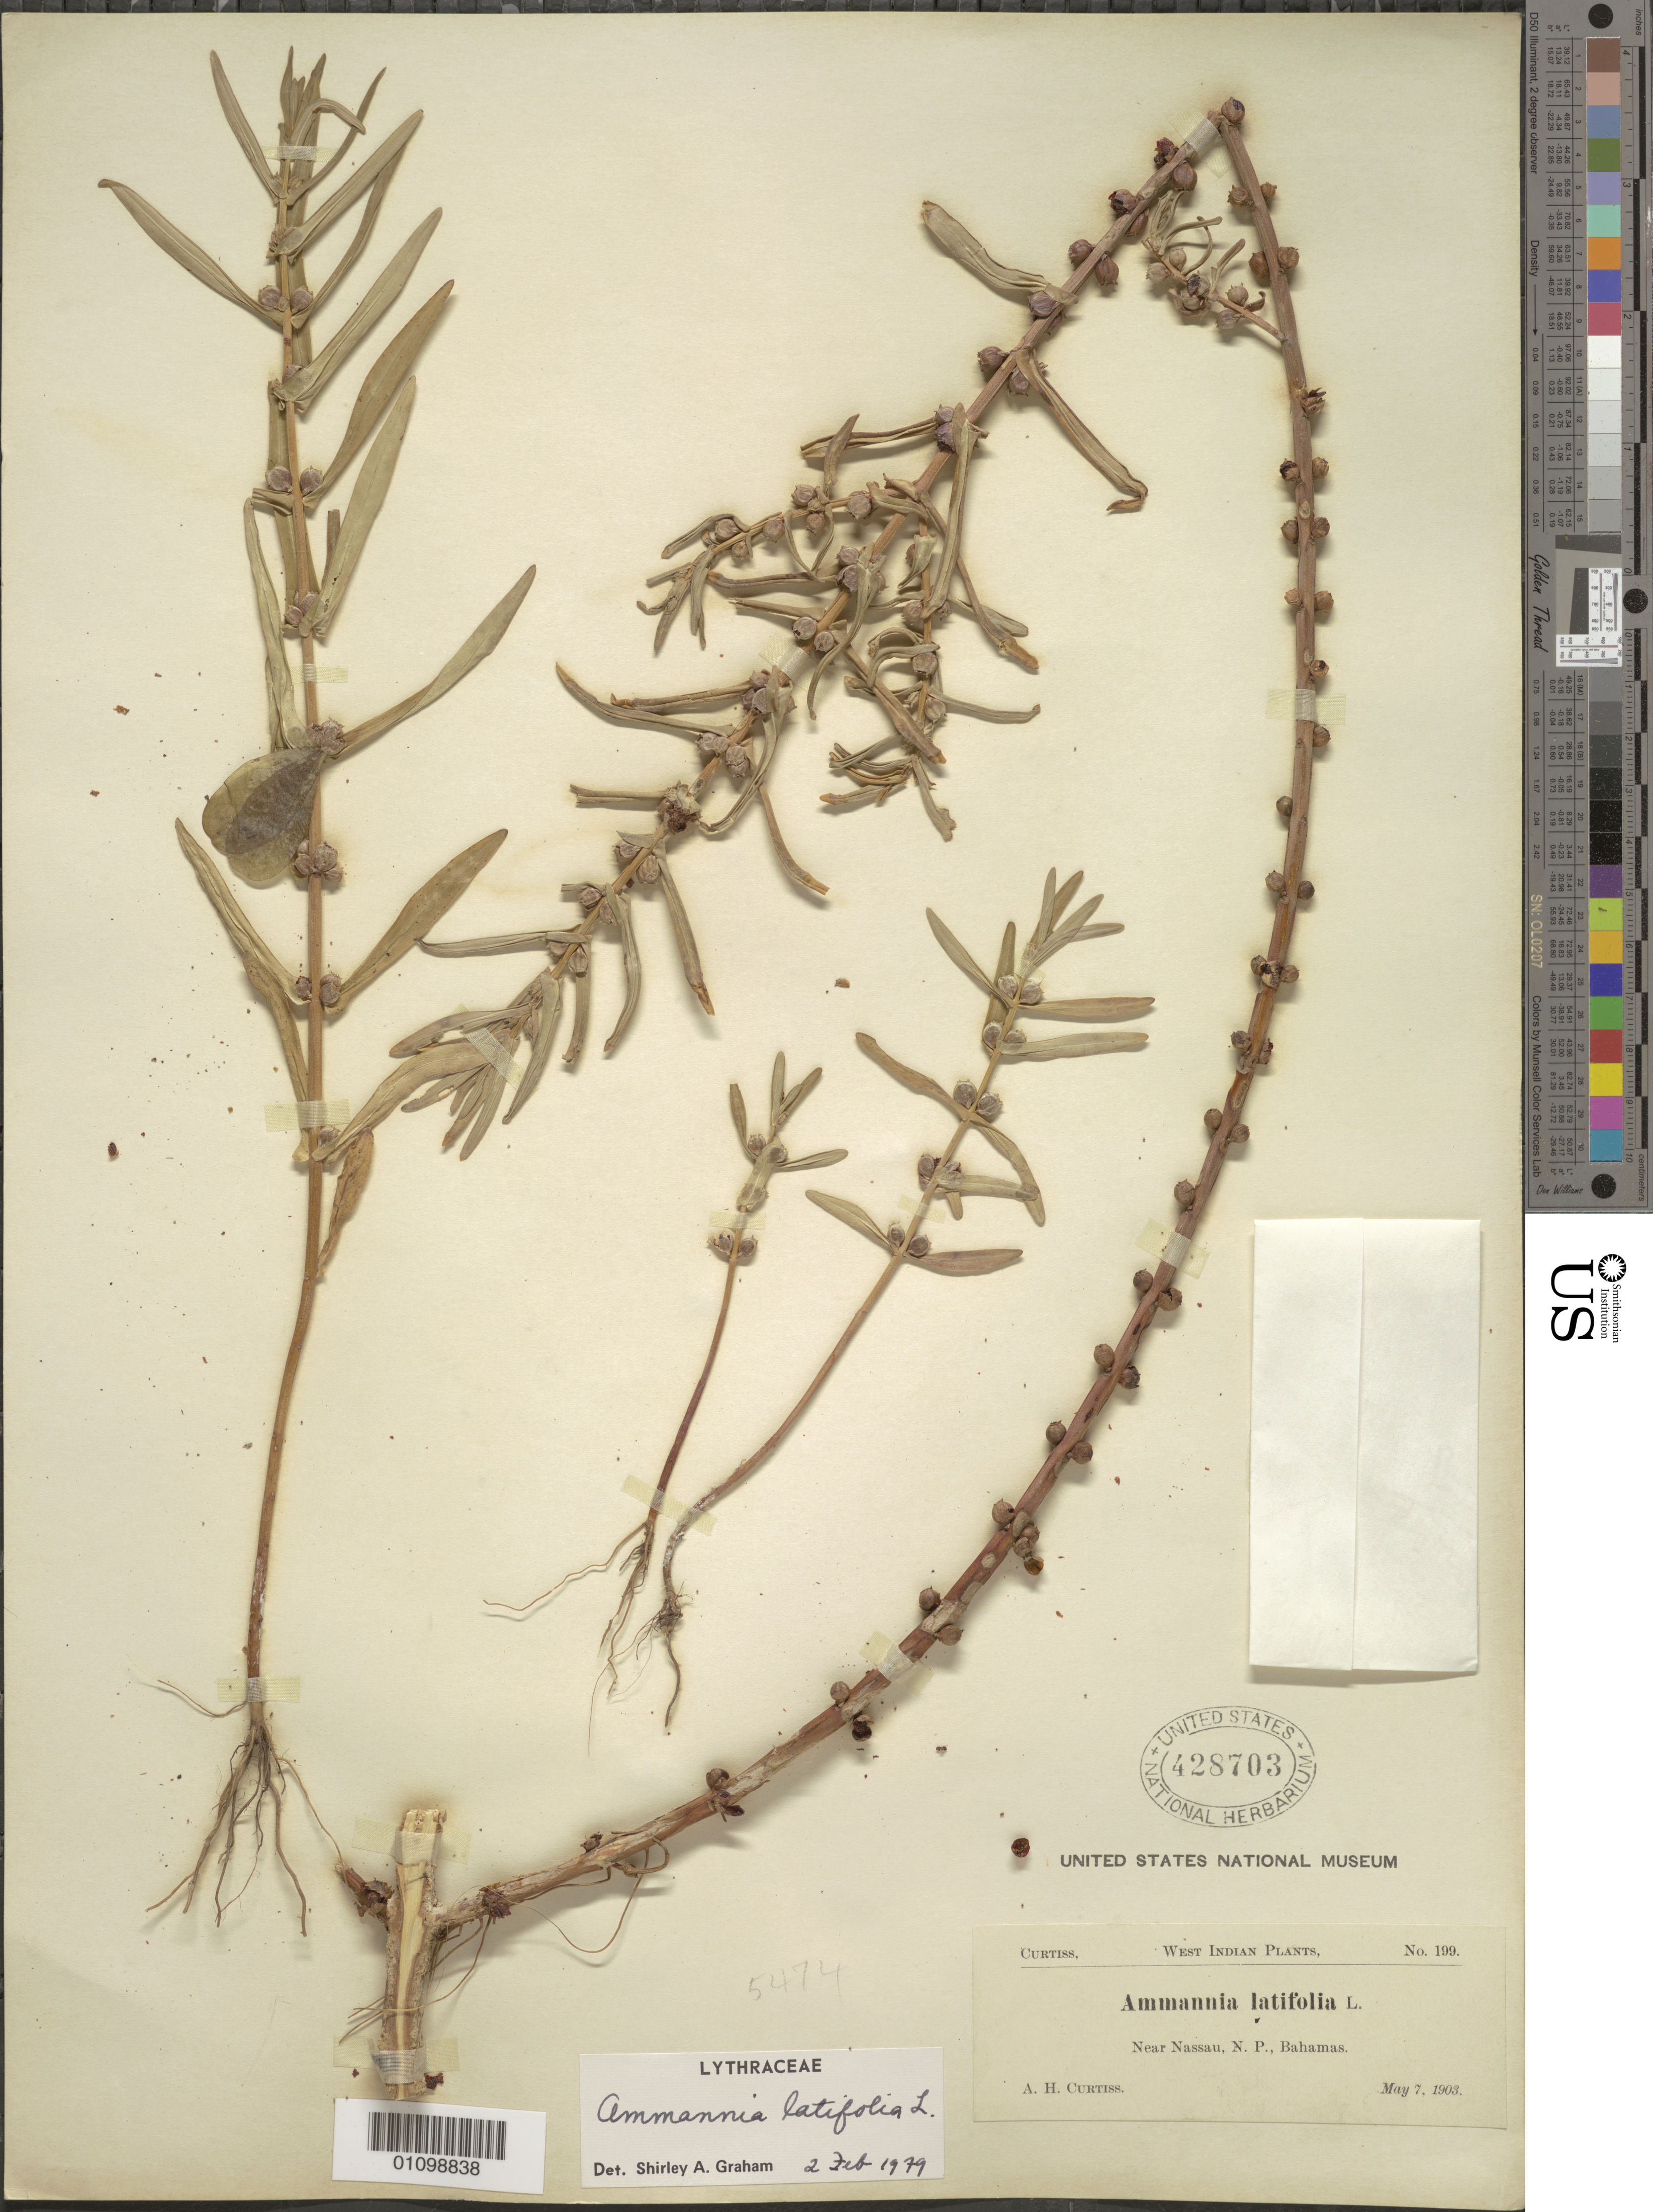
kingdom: Plantae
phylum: Tracheophyta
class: Magnoliopsida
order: Myrtales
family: Lythraceae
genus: Ammannia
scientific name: Ammannia latifolia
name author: L.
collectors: A. H. Curtiss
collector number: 199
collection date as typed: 07 May 1903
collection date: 1903-05-07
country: Bahamas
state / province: New Providence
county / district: Nassau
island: New Providence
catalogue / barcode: US 428703